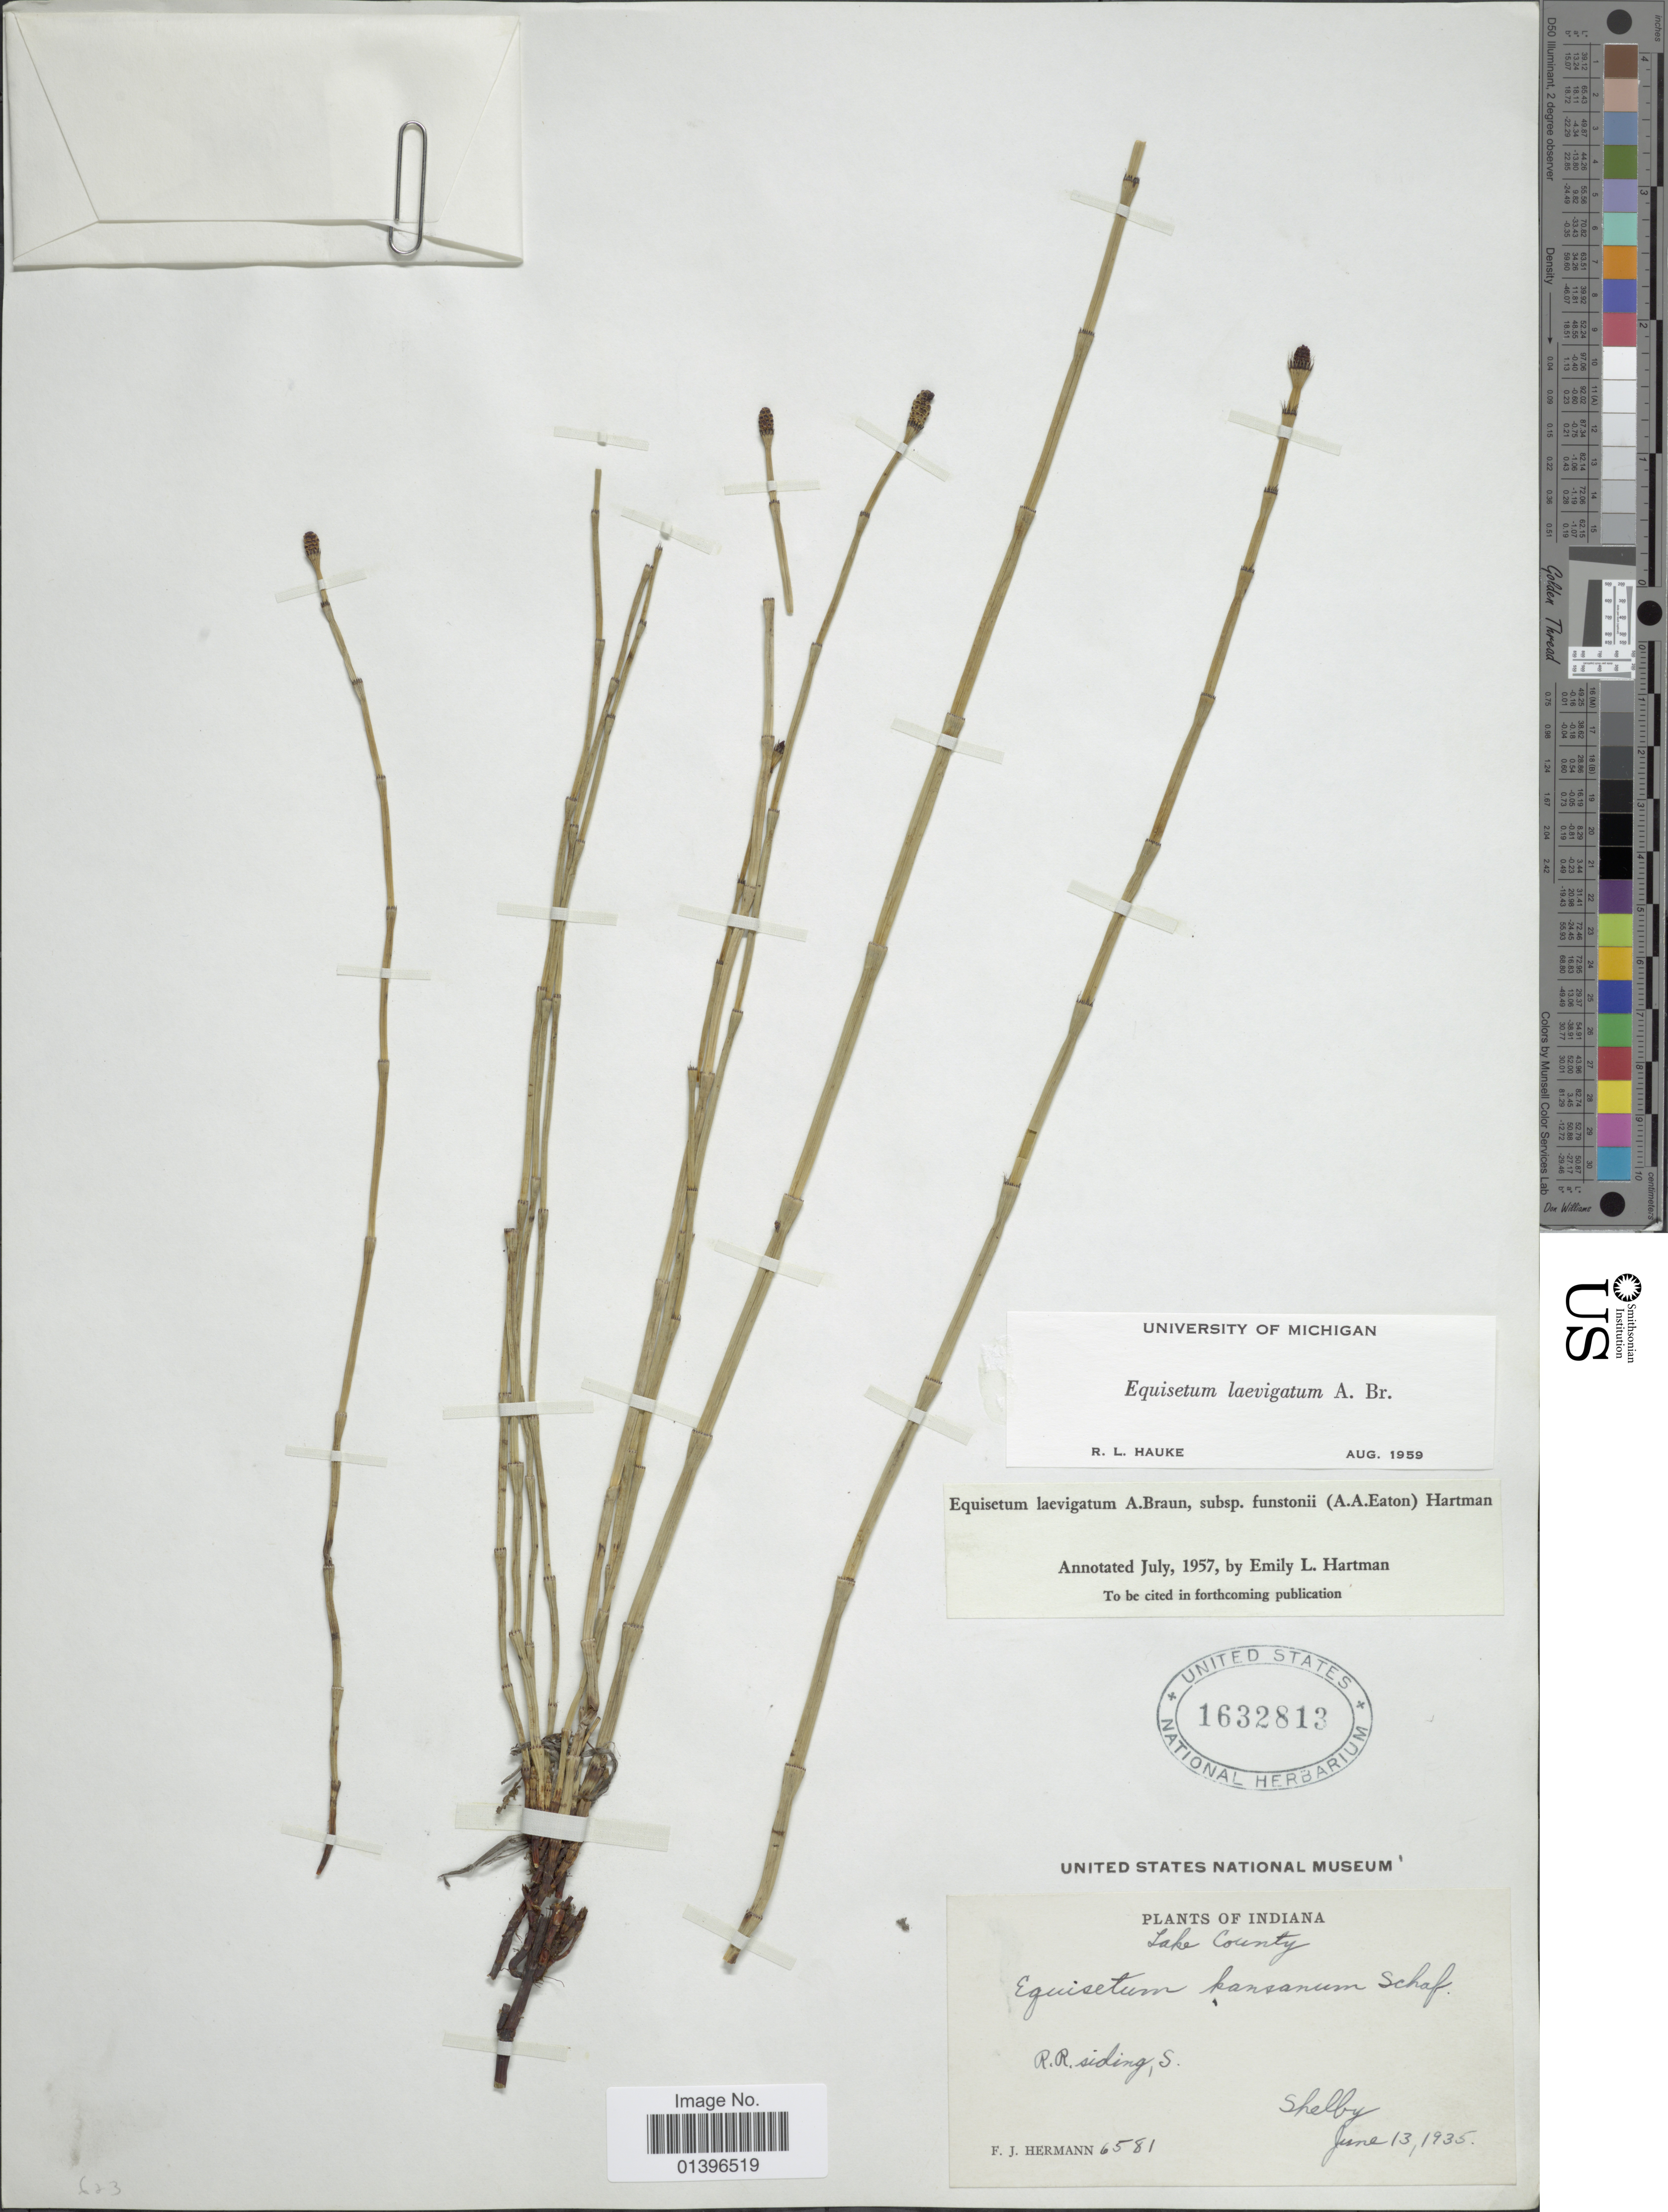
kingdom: Plantae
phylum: Tracheophyta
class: Polypodiopsida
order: Equisetales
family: Equisetaceae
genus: Equisetum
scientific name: Equisetum laevigatum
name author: A. Braun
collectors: F. J. Hermann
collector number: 6581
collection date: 1935-06-13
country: United States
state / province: Indiana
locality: R.R. siding, S. Shelby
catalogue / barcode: US 1632813